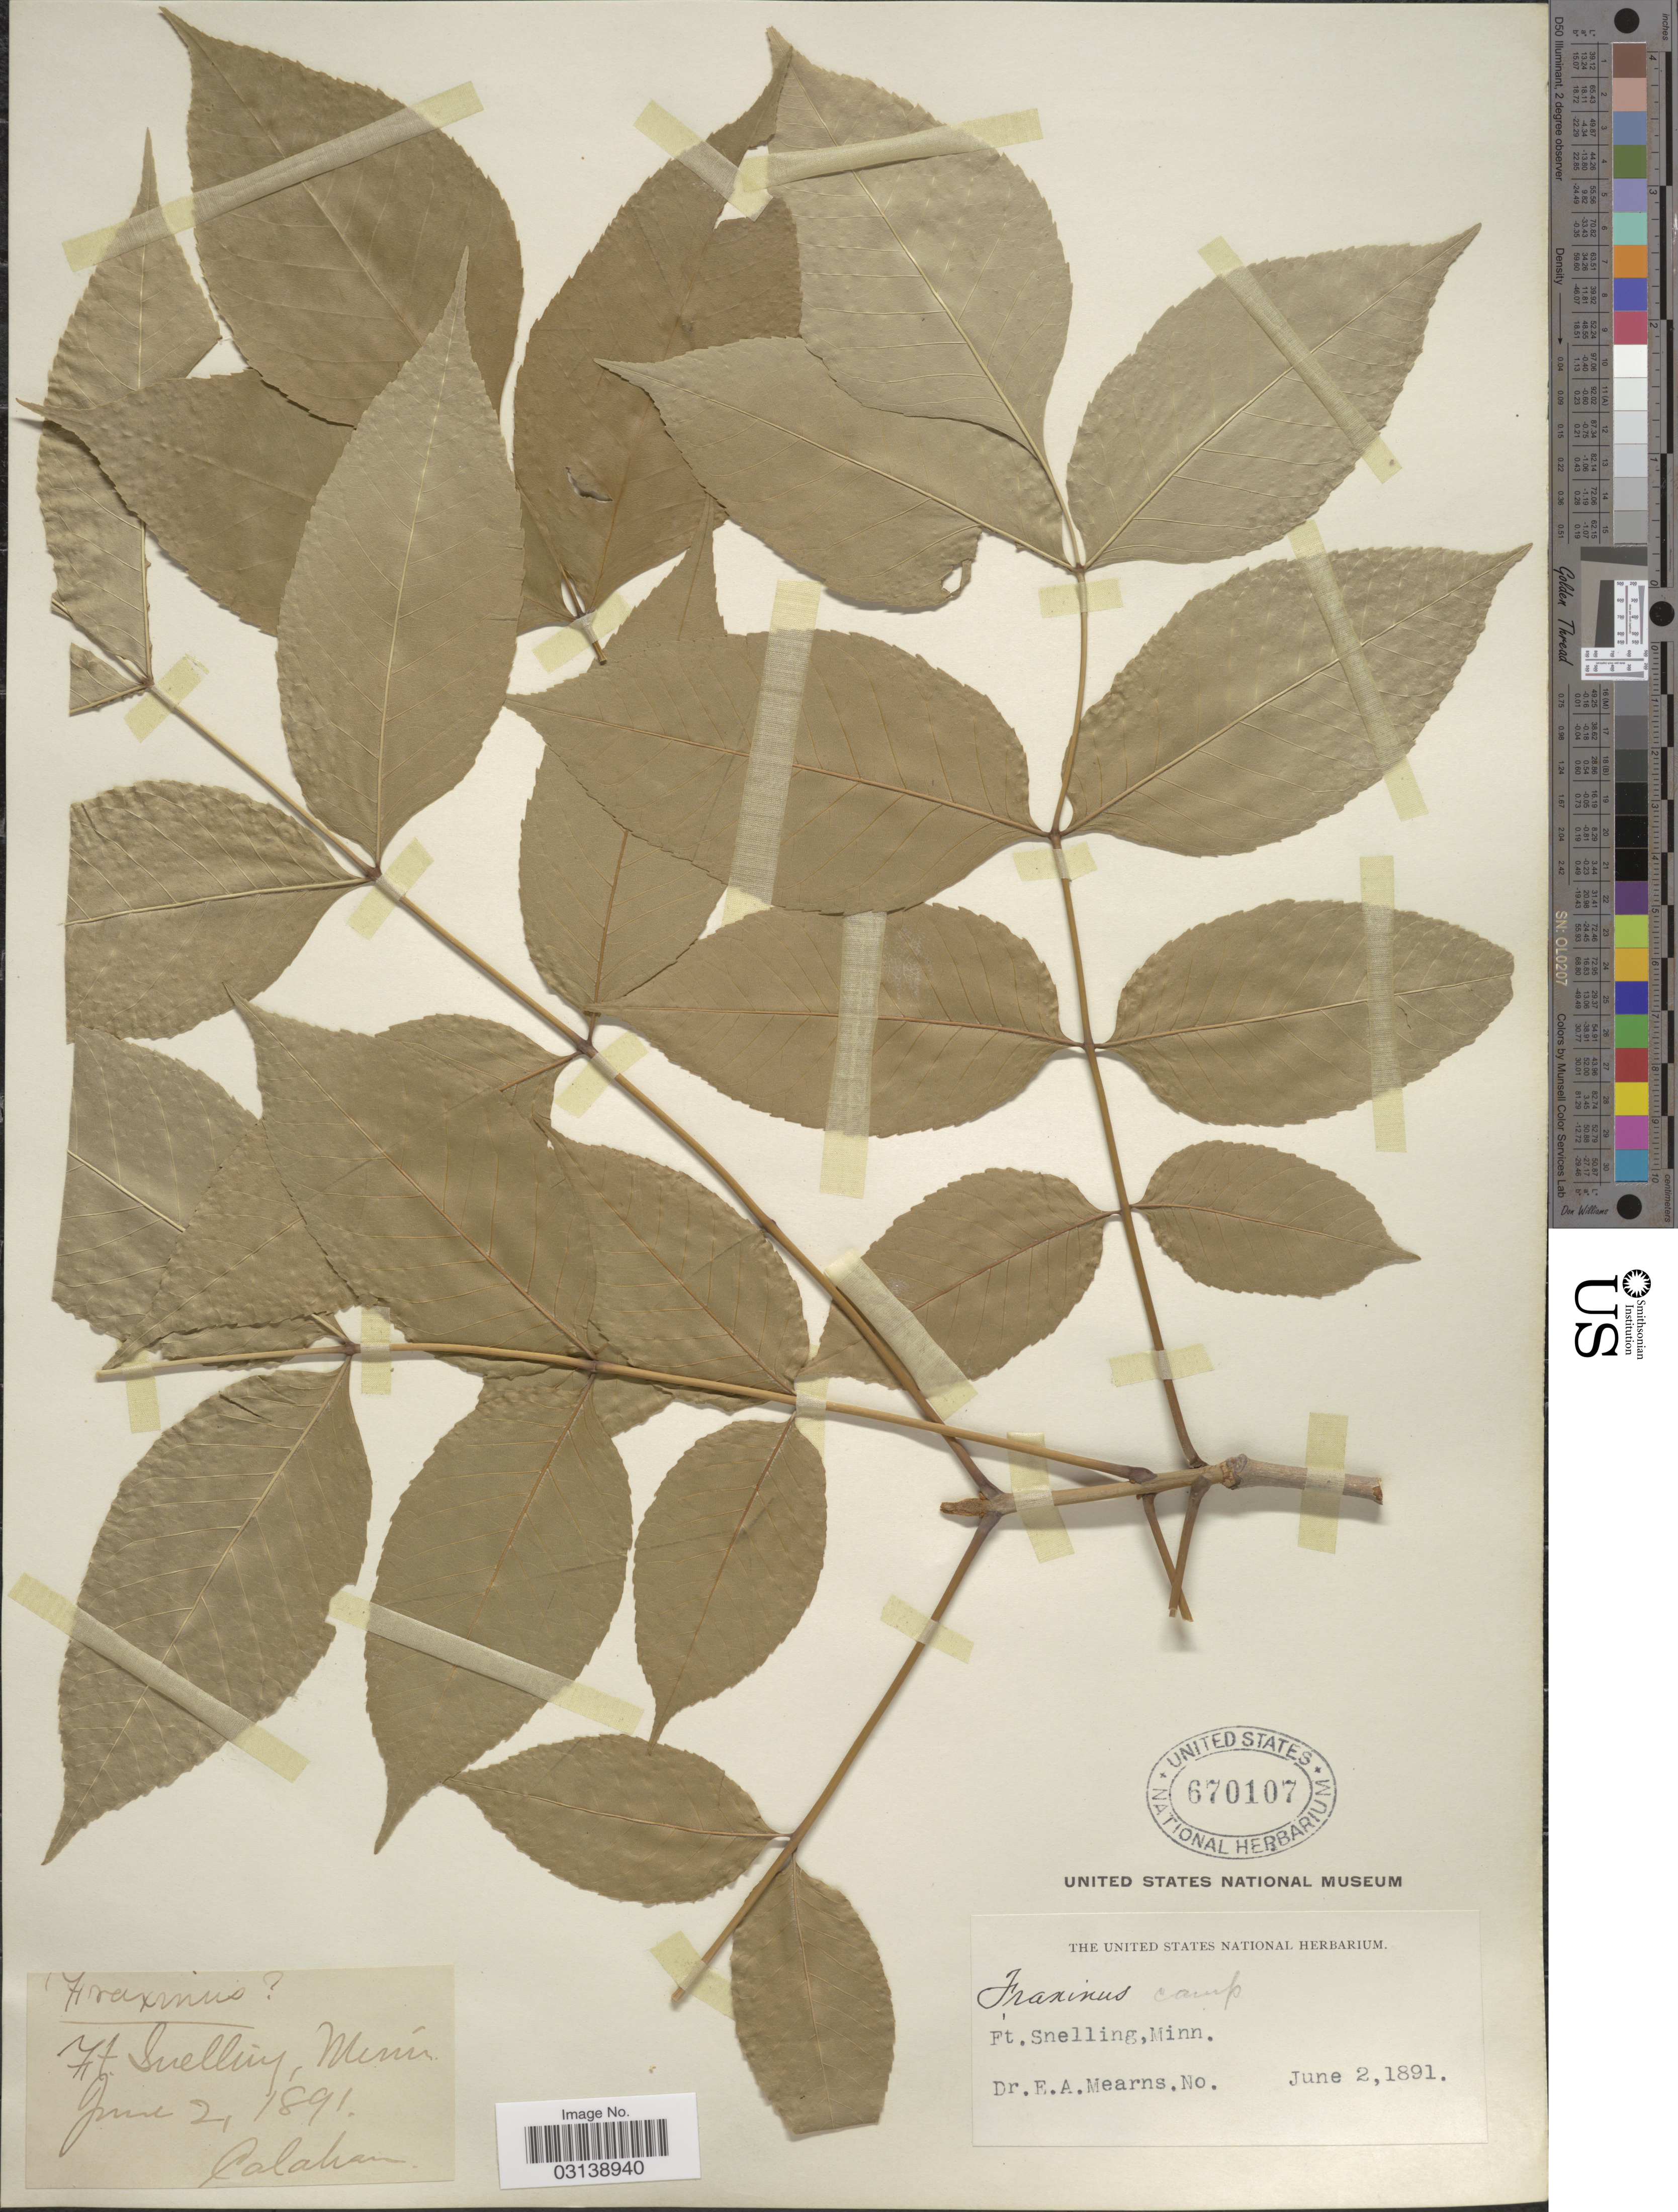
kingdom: Plantae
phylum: Tracheophyta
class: Magnoliopsida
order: Lamiales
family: Oleaceae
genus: Fraxinus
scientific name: Fraxinus pennsylvanica var. campestris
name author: (Britton) F.C. Gates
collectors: E. A. Mearns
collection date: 1891-06-02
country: United States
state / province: Minnesota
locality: Ft. Snelling.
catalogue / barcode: US 670107